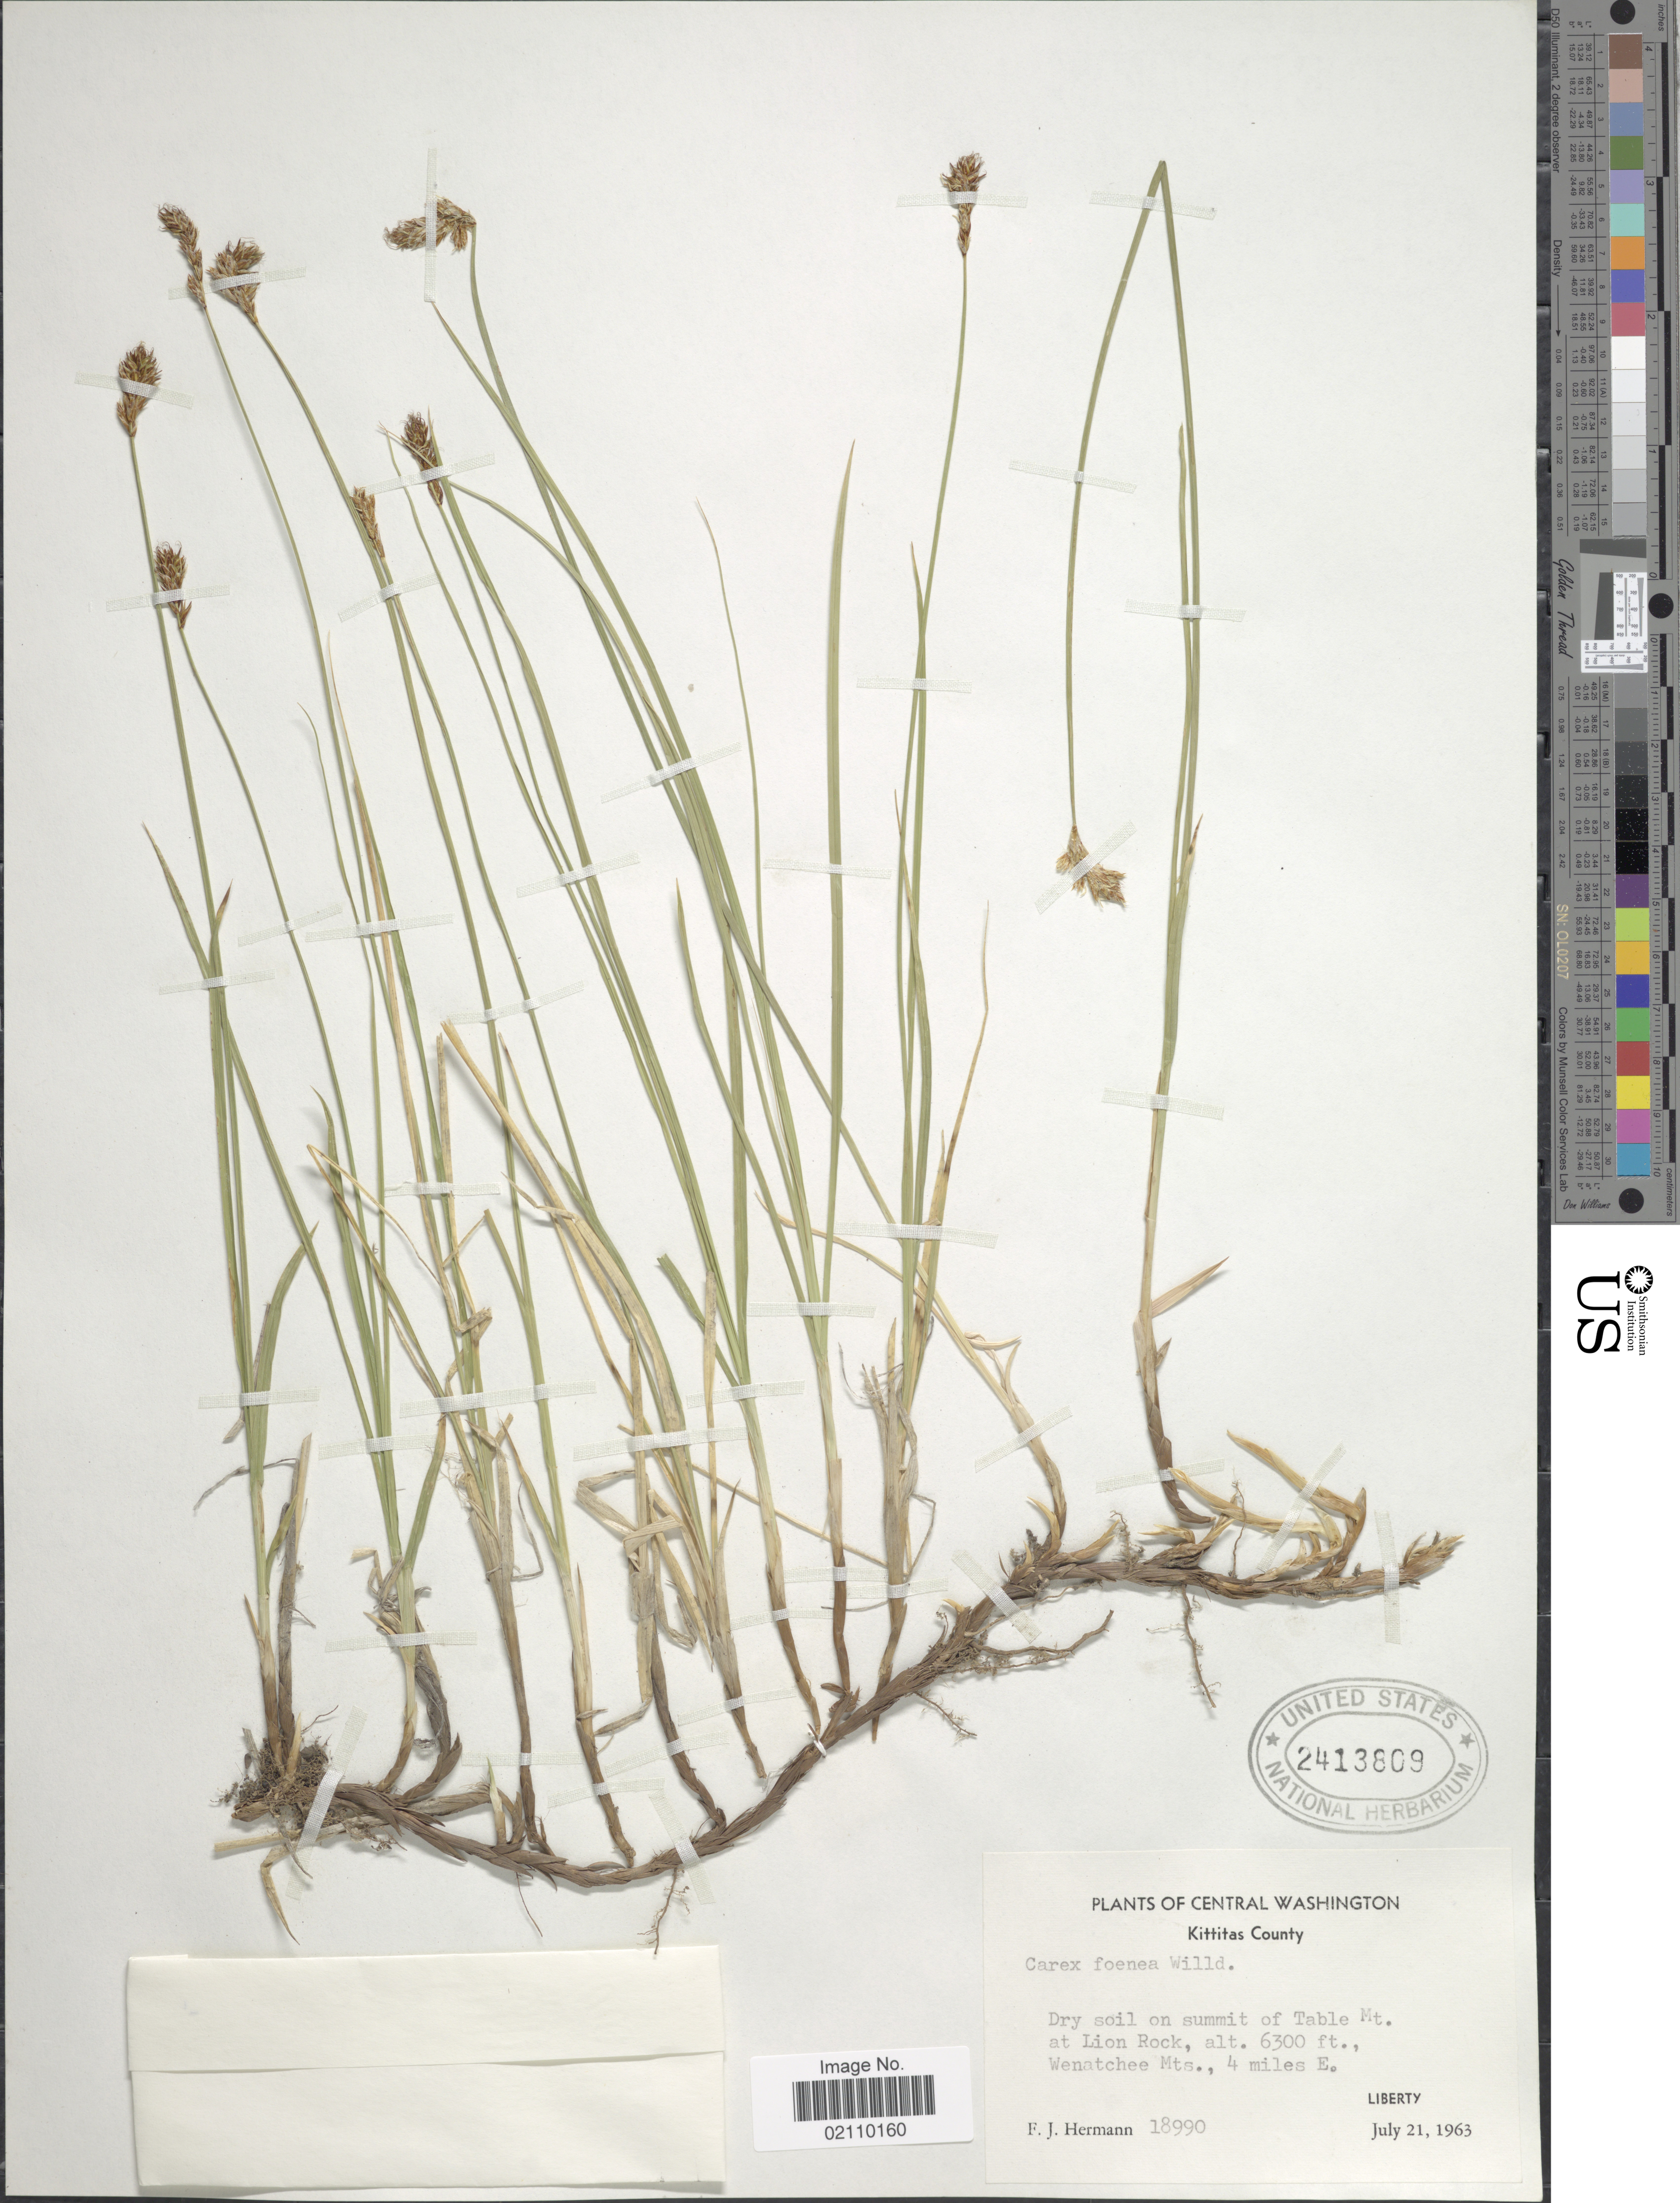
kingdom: Plantae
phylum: Tracheophyta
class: Liliopsida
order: Poales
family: Cyperaceae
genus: Carex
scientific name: Carex siccata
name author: Dewey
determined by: Strong, Mark T., (BOT), Smithsonian Institution - National Museum of Natural History (UNITED STATES)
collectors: F. J. Hermann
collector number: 18990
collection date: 1963-07-21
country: United States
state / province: Washington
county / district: Kittitas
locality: Central Washington, Kittitas County, on summit of Table Mt., at Lion Rock, Wenatchee Mts., 4 miles E. Liberty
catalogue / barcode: US 2413809